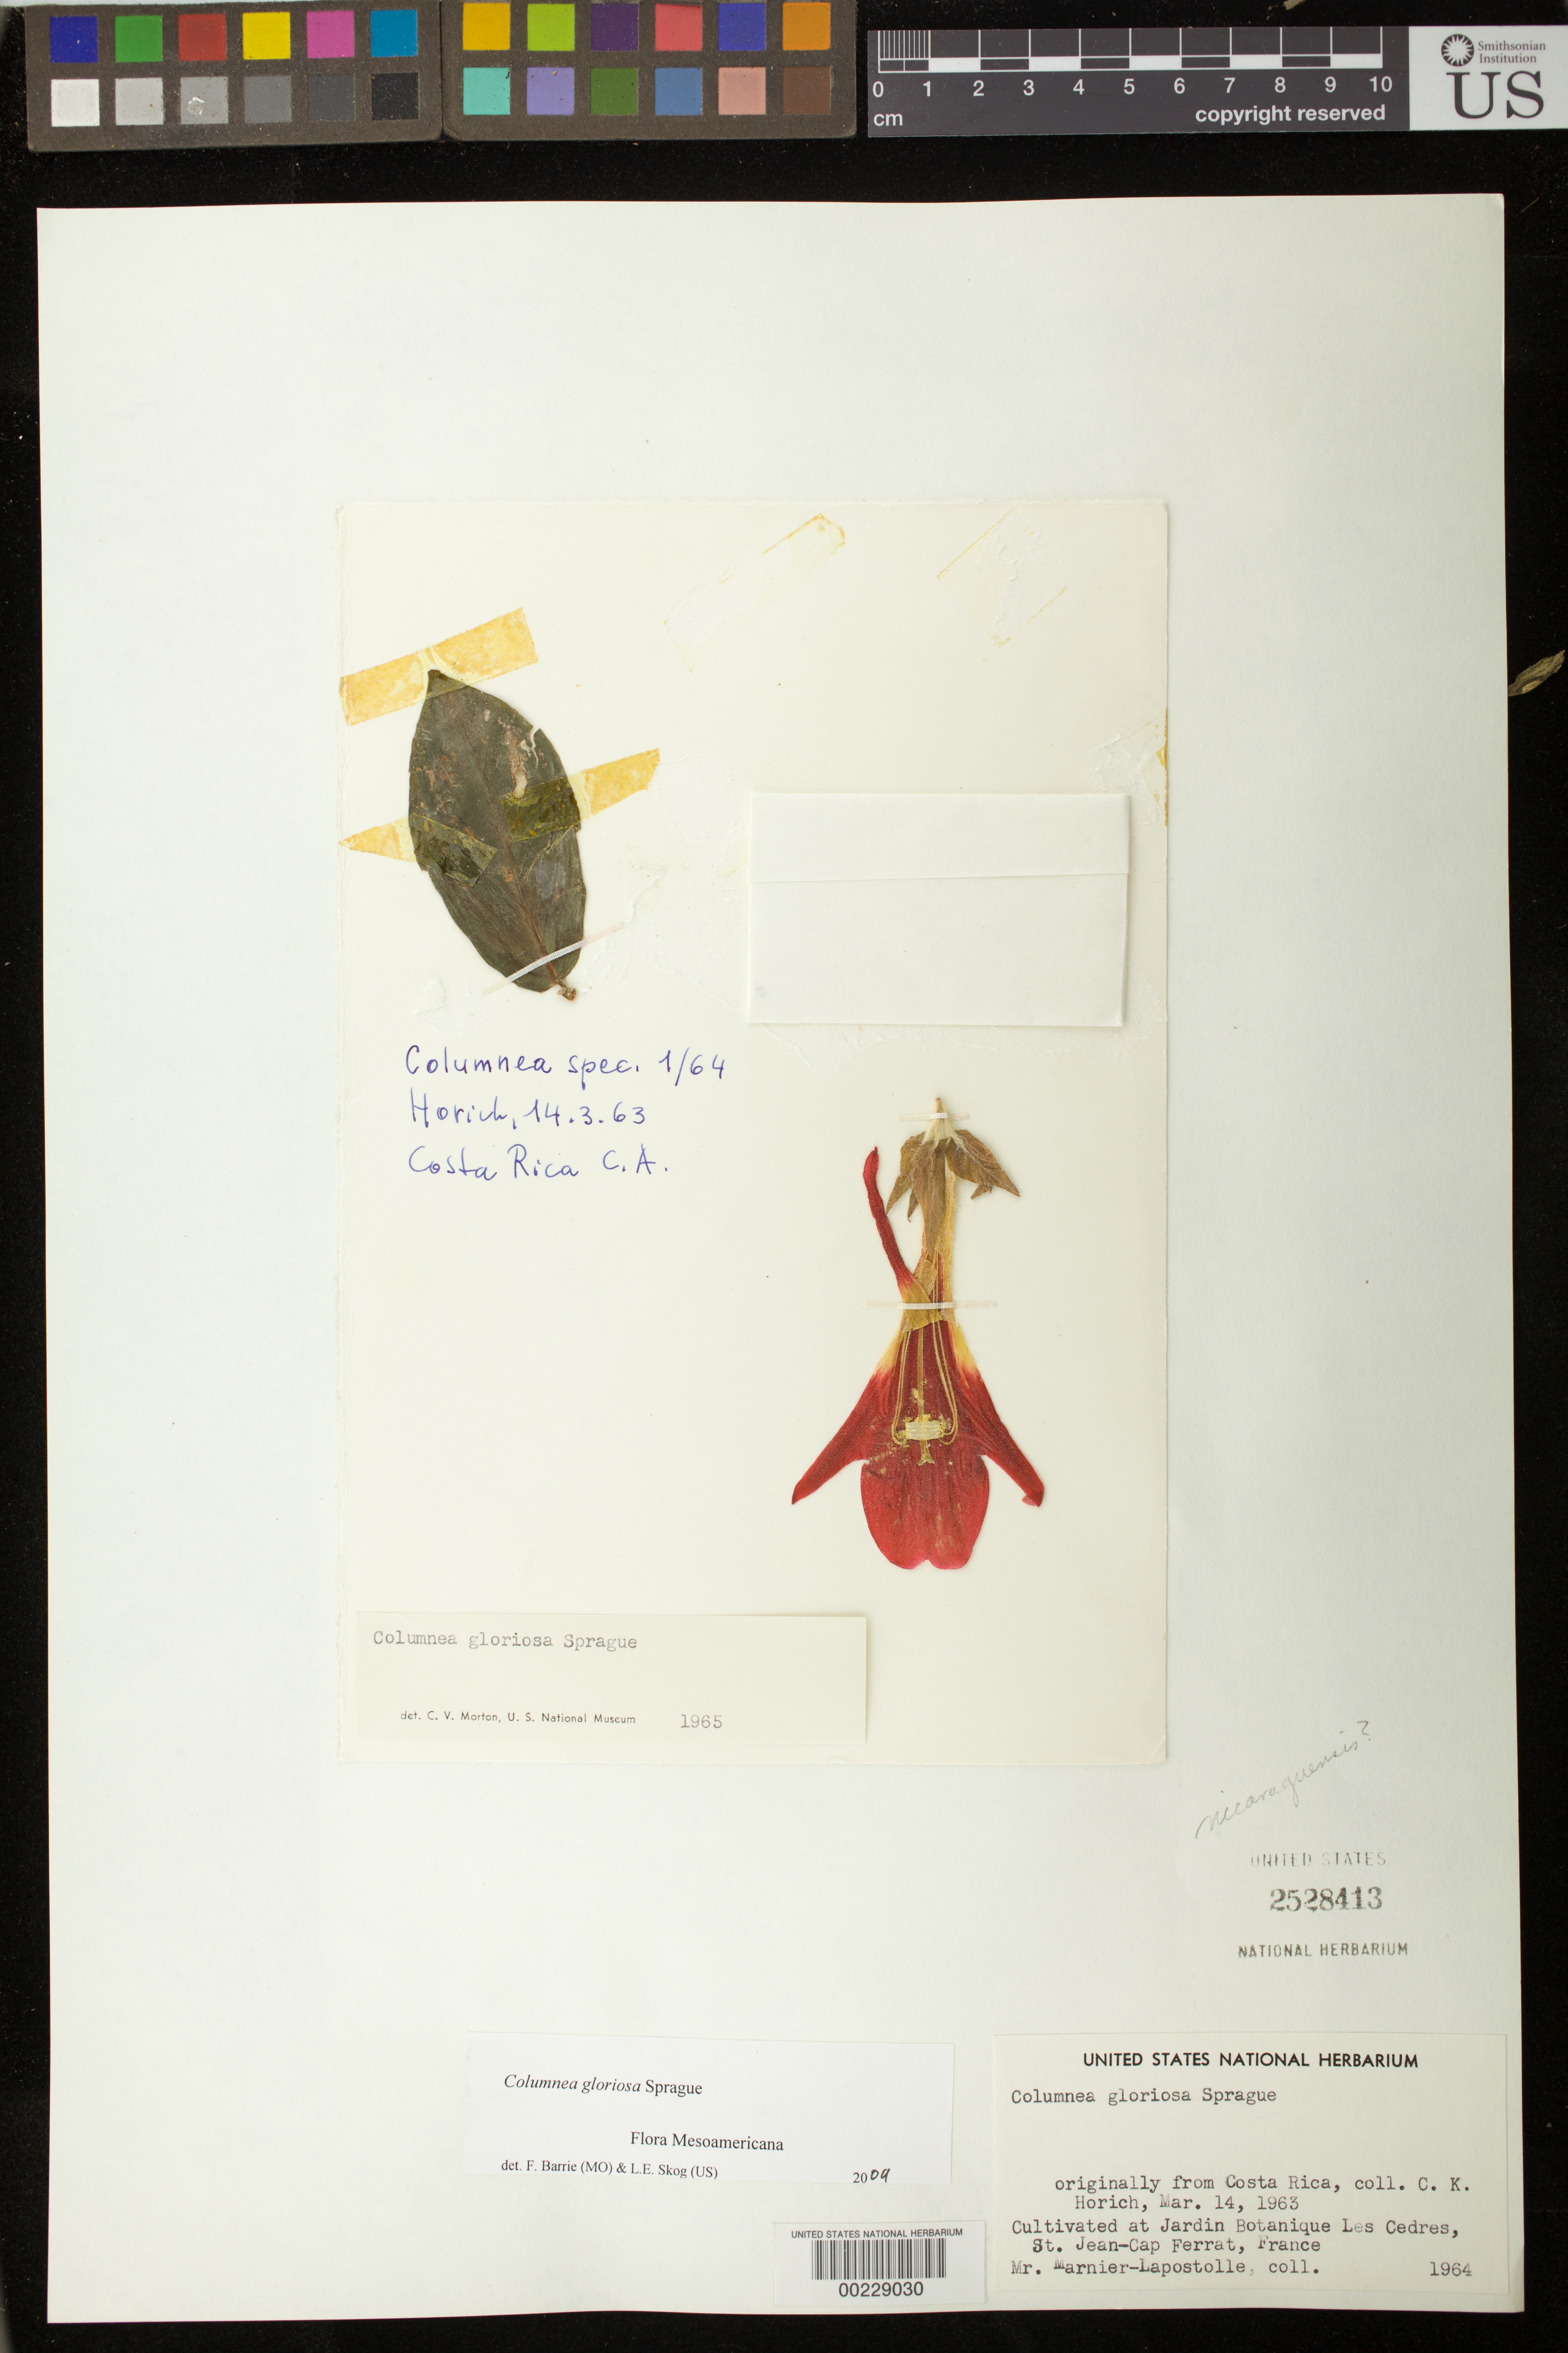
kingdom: Plantae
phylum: Tracheophyta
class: Magnoliopsida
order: Lamiales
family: Gesneriaceae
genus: Columnea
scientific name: Columnea gloriosa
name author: Sprague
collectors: J. Marnier-Lapostolle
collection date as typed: Jan 1964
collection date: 1964-01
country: Costa Rica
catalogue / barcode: US 2528413